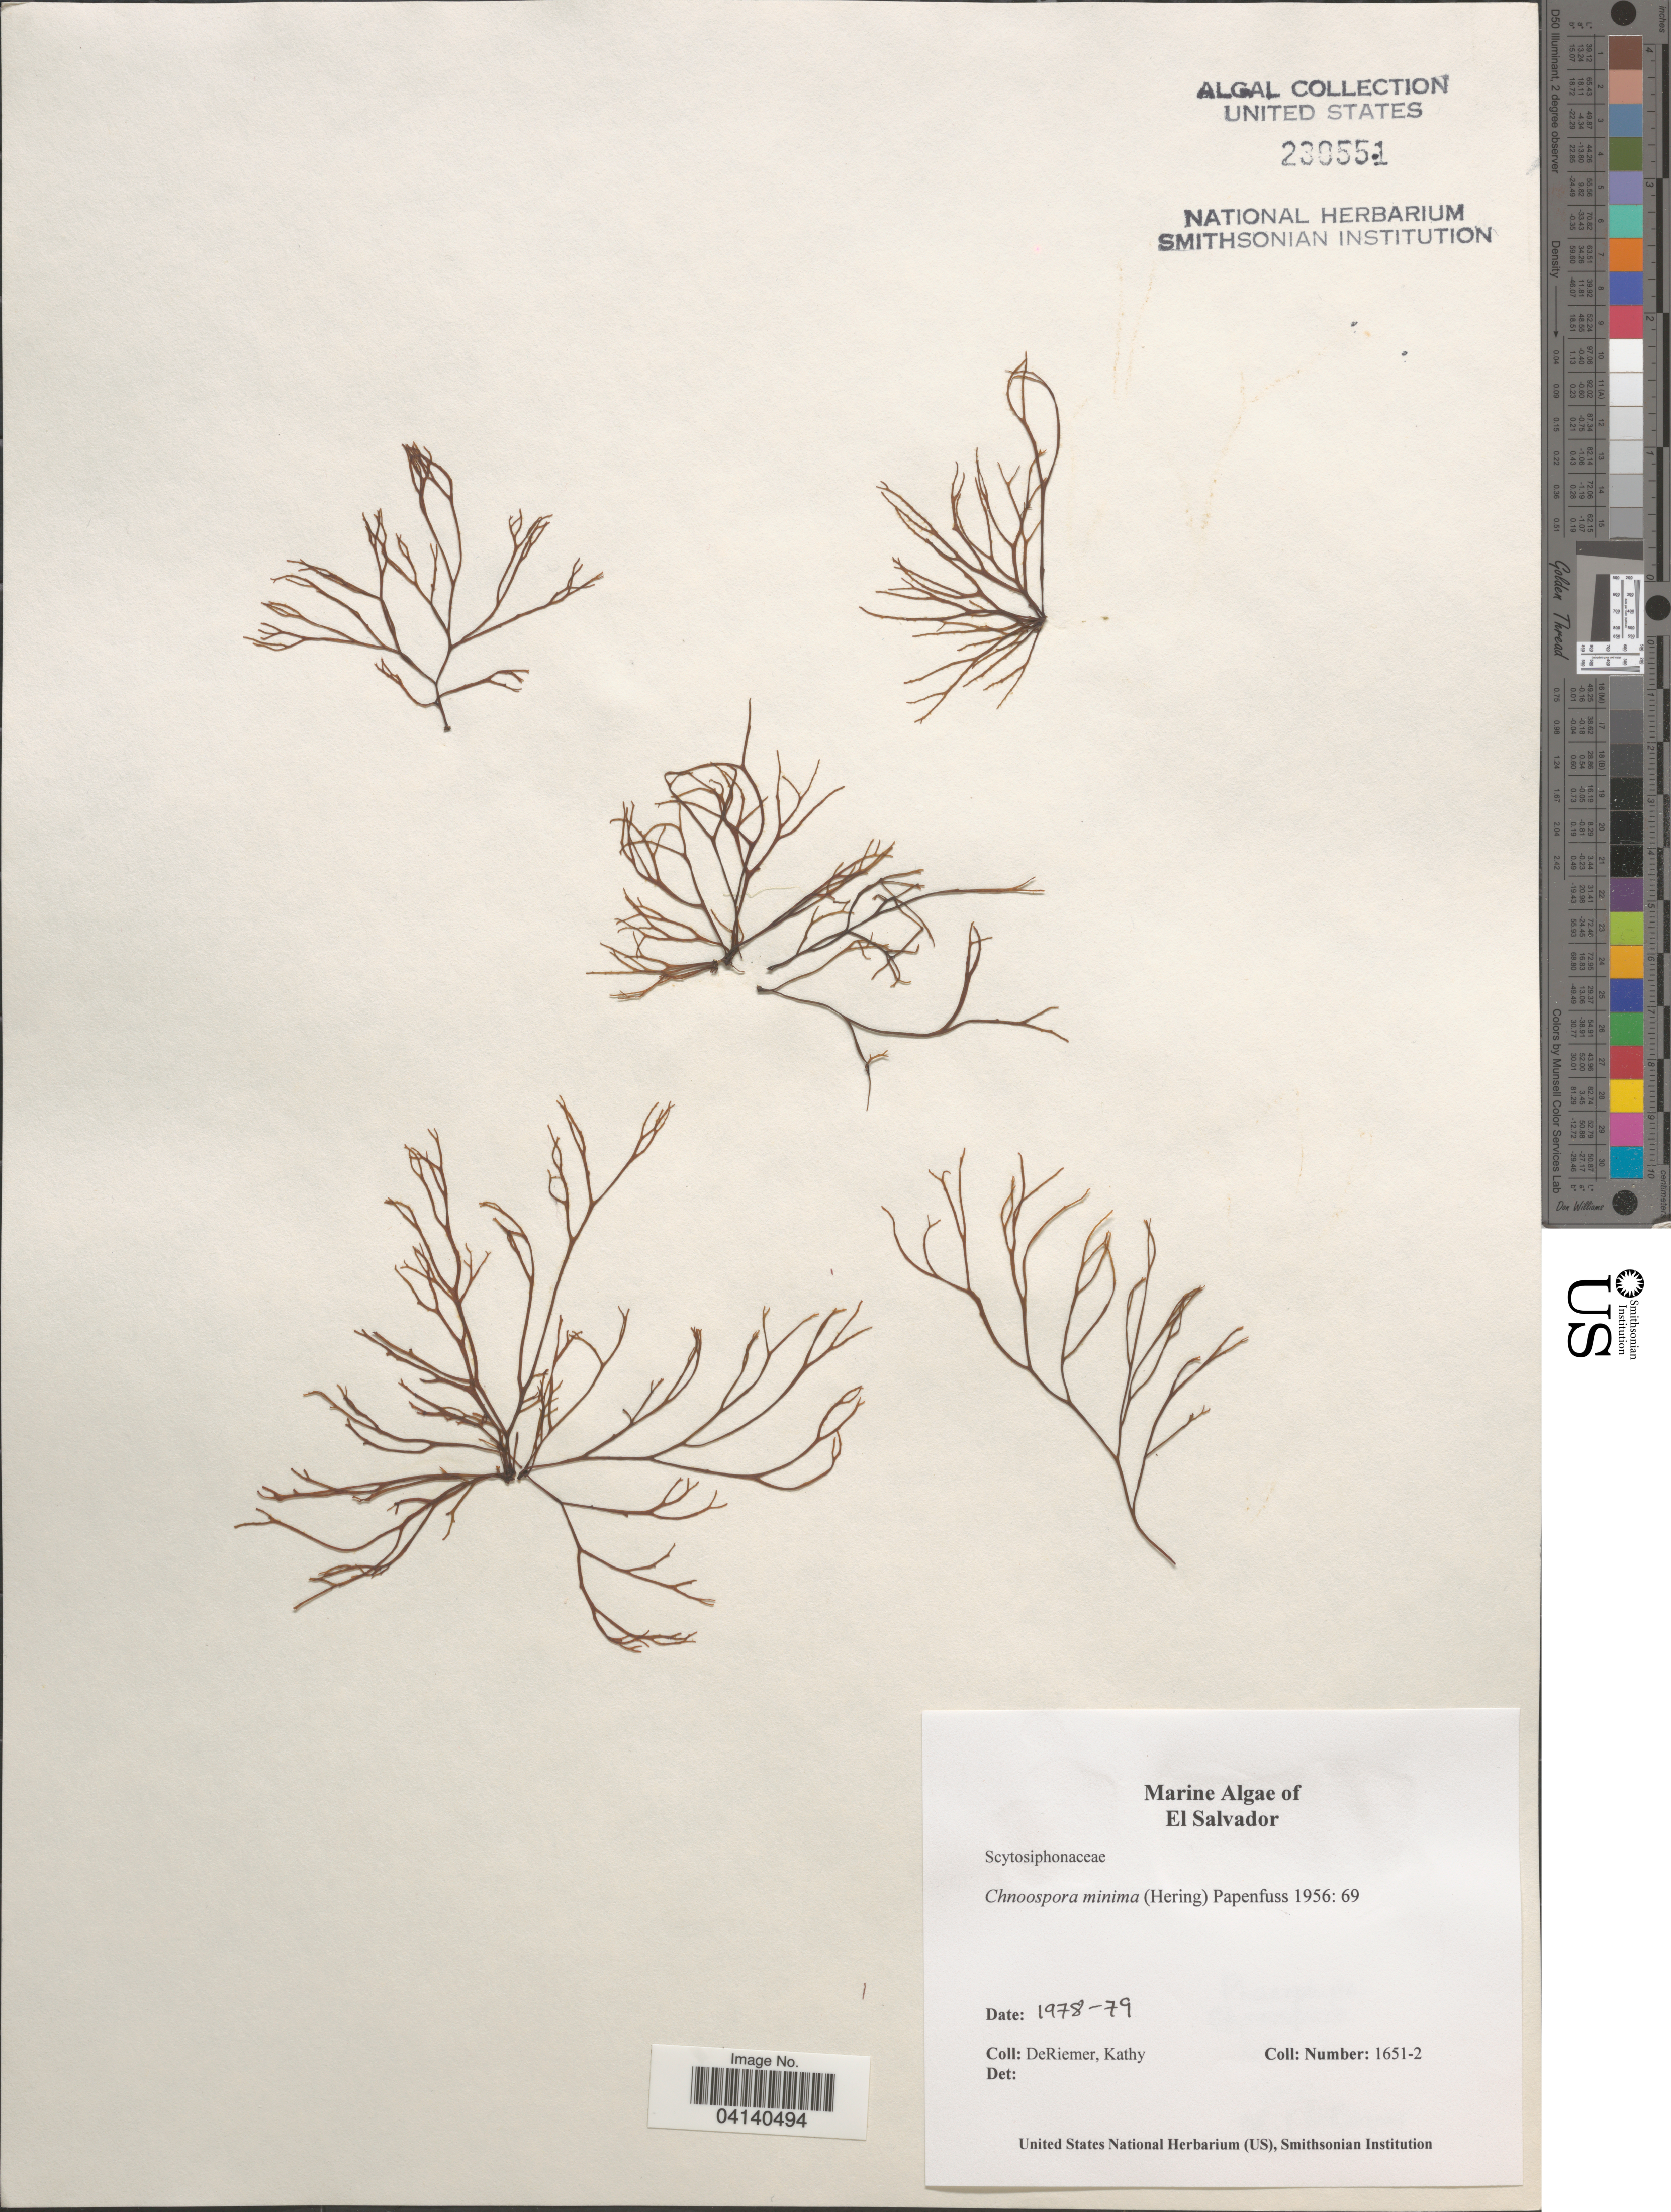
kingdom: Chromista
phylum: Ochrophyta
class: Phaeophyceae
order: Scytosiphonales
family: Scytosiphonaceae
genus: Chnoospora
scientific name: Chnoospora minima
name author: (Hering) Papenf.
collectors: K. DeRiemer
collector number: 1651-2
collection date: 1978/1979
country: El Salvador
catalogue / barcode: US 230551